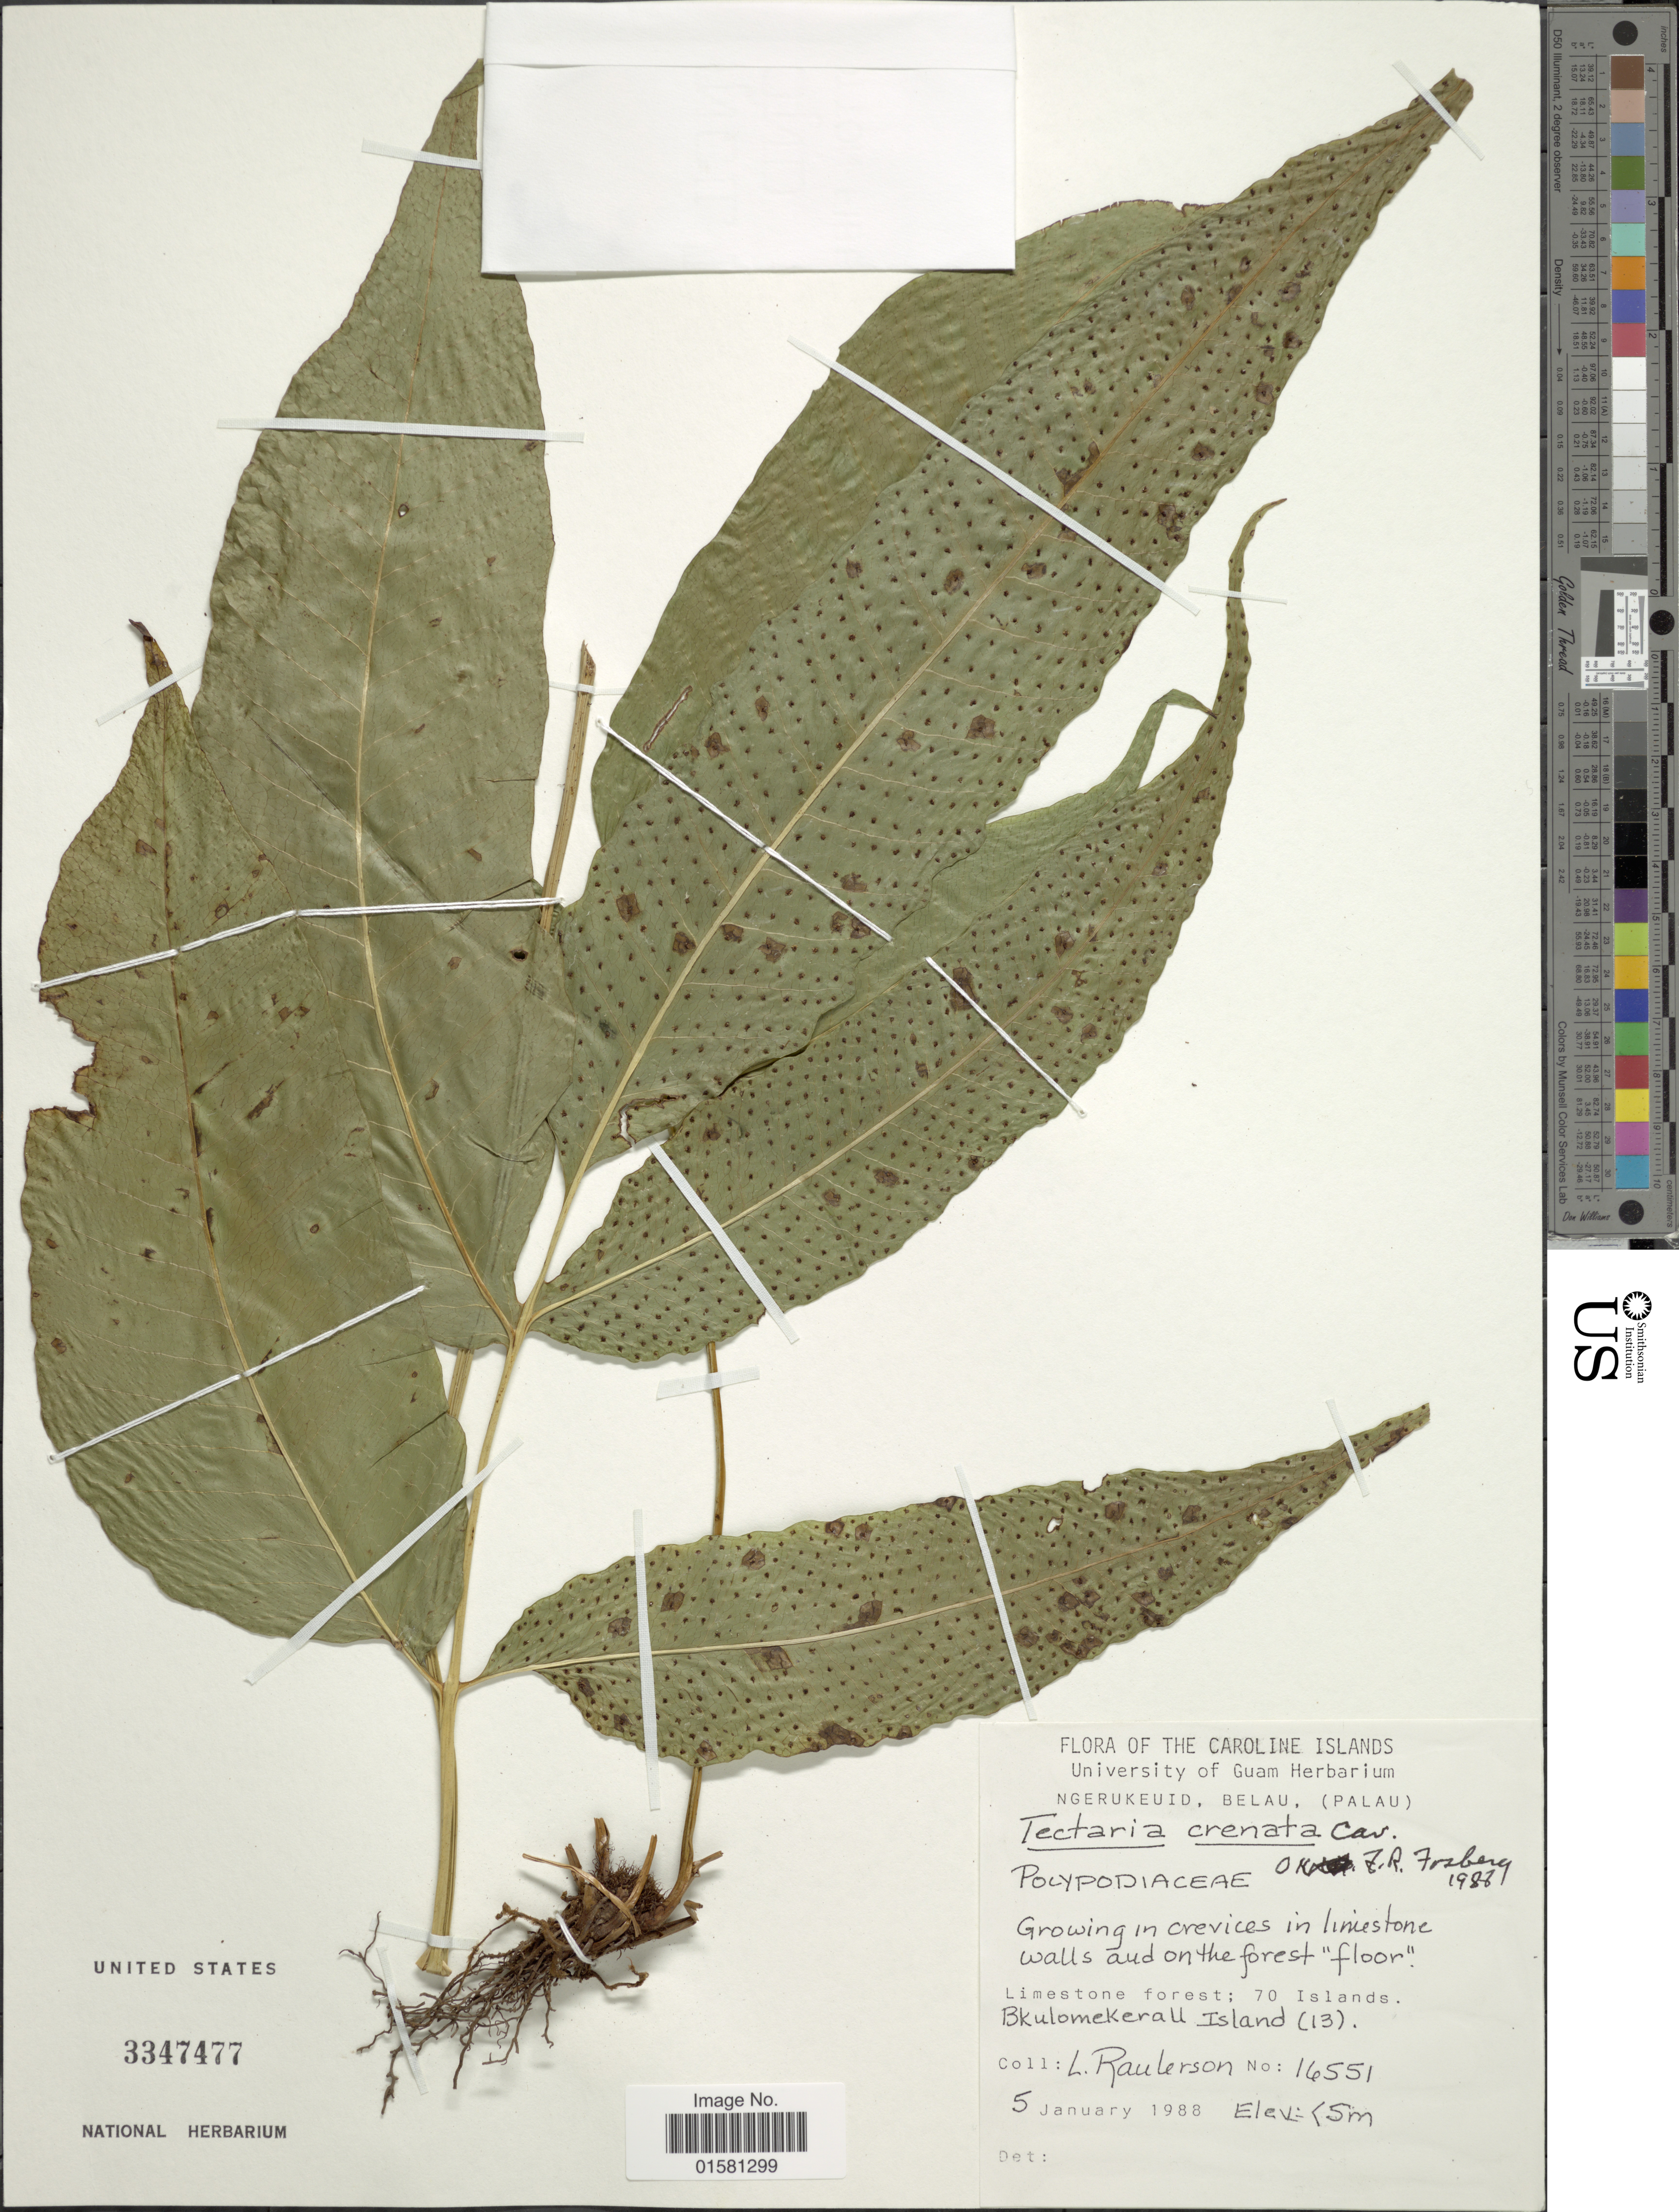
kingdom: Plantae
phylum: Tracheophyta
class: Polypodiopsida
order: Polypodiales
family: Tectariaceae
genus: Tectaria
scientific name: Tectaria crenata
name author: Cav.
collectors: L. Raulerson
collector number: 16551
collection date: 1988-01-05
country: Palau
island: Ngerukeuid [Orukuizu]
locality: Caroline Islands, Ngerukeuid, Belau, (Palau), Bkulomekerallisland ( 13)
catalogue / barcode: US 3347477